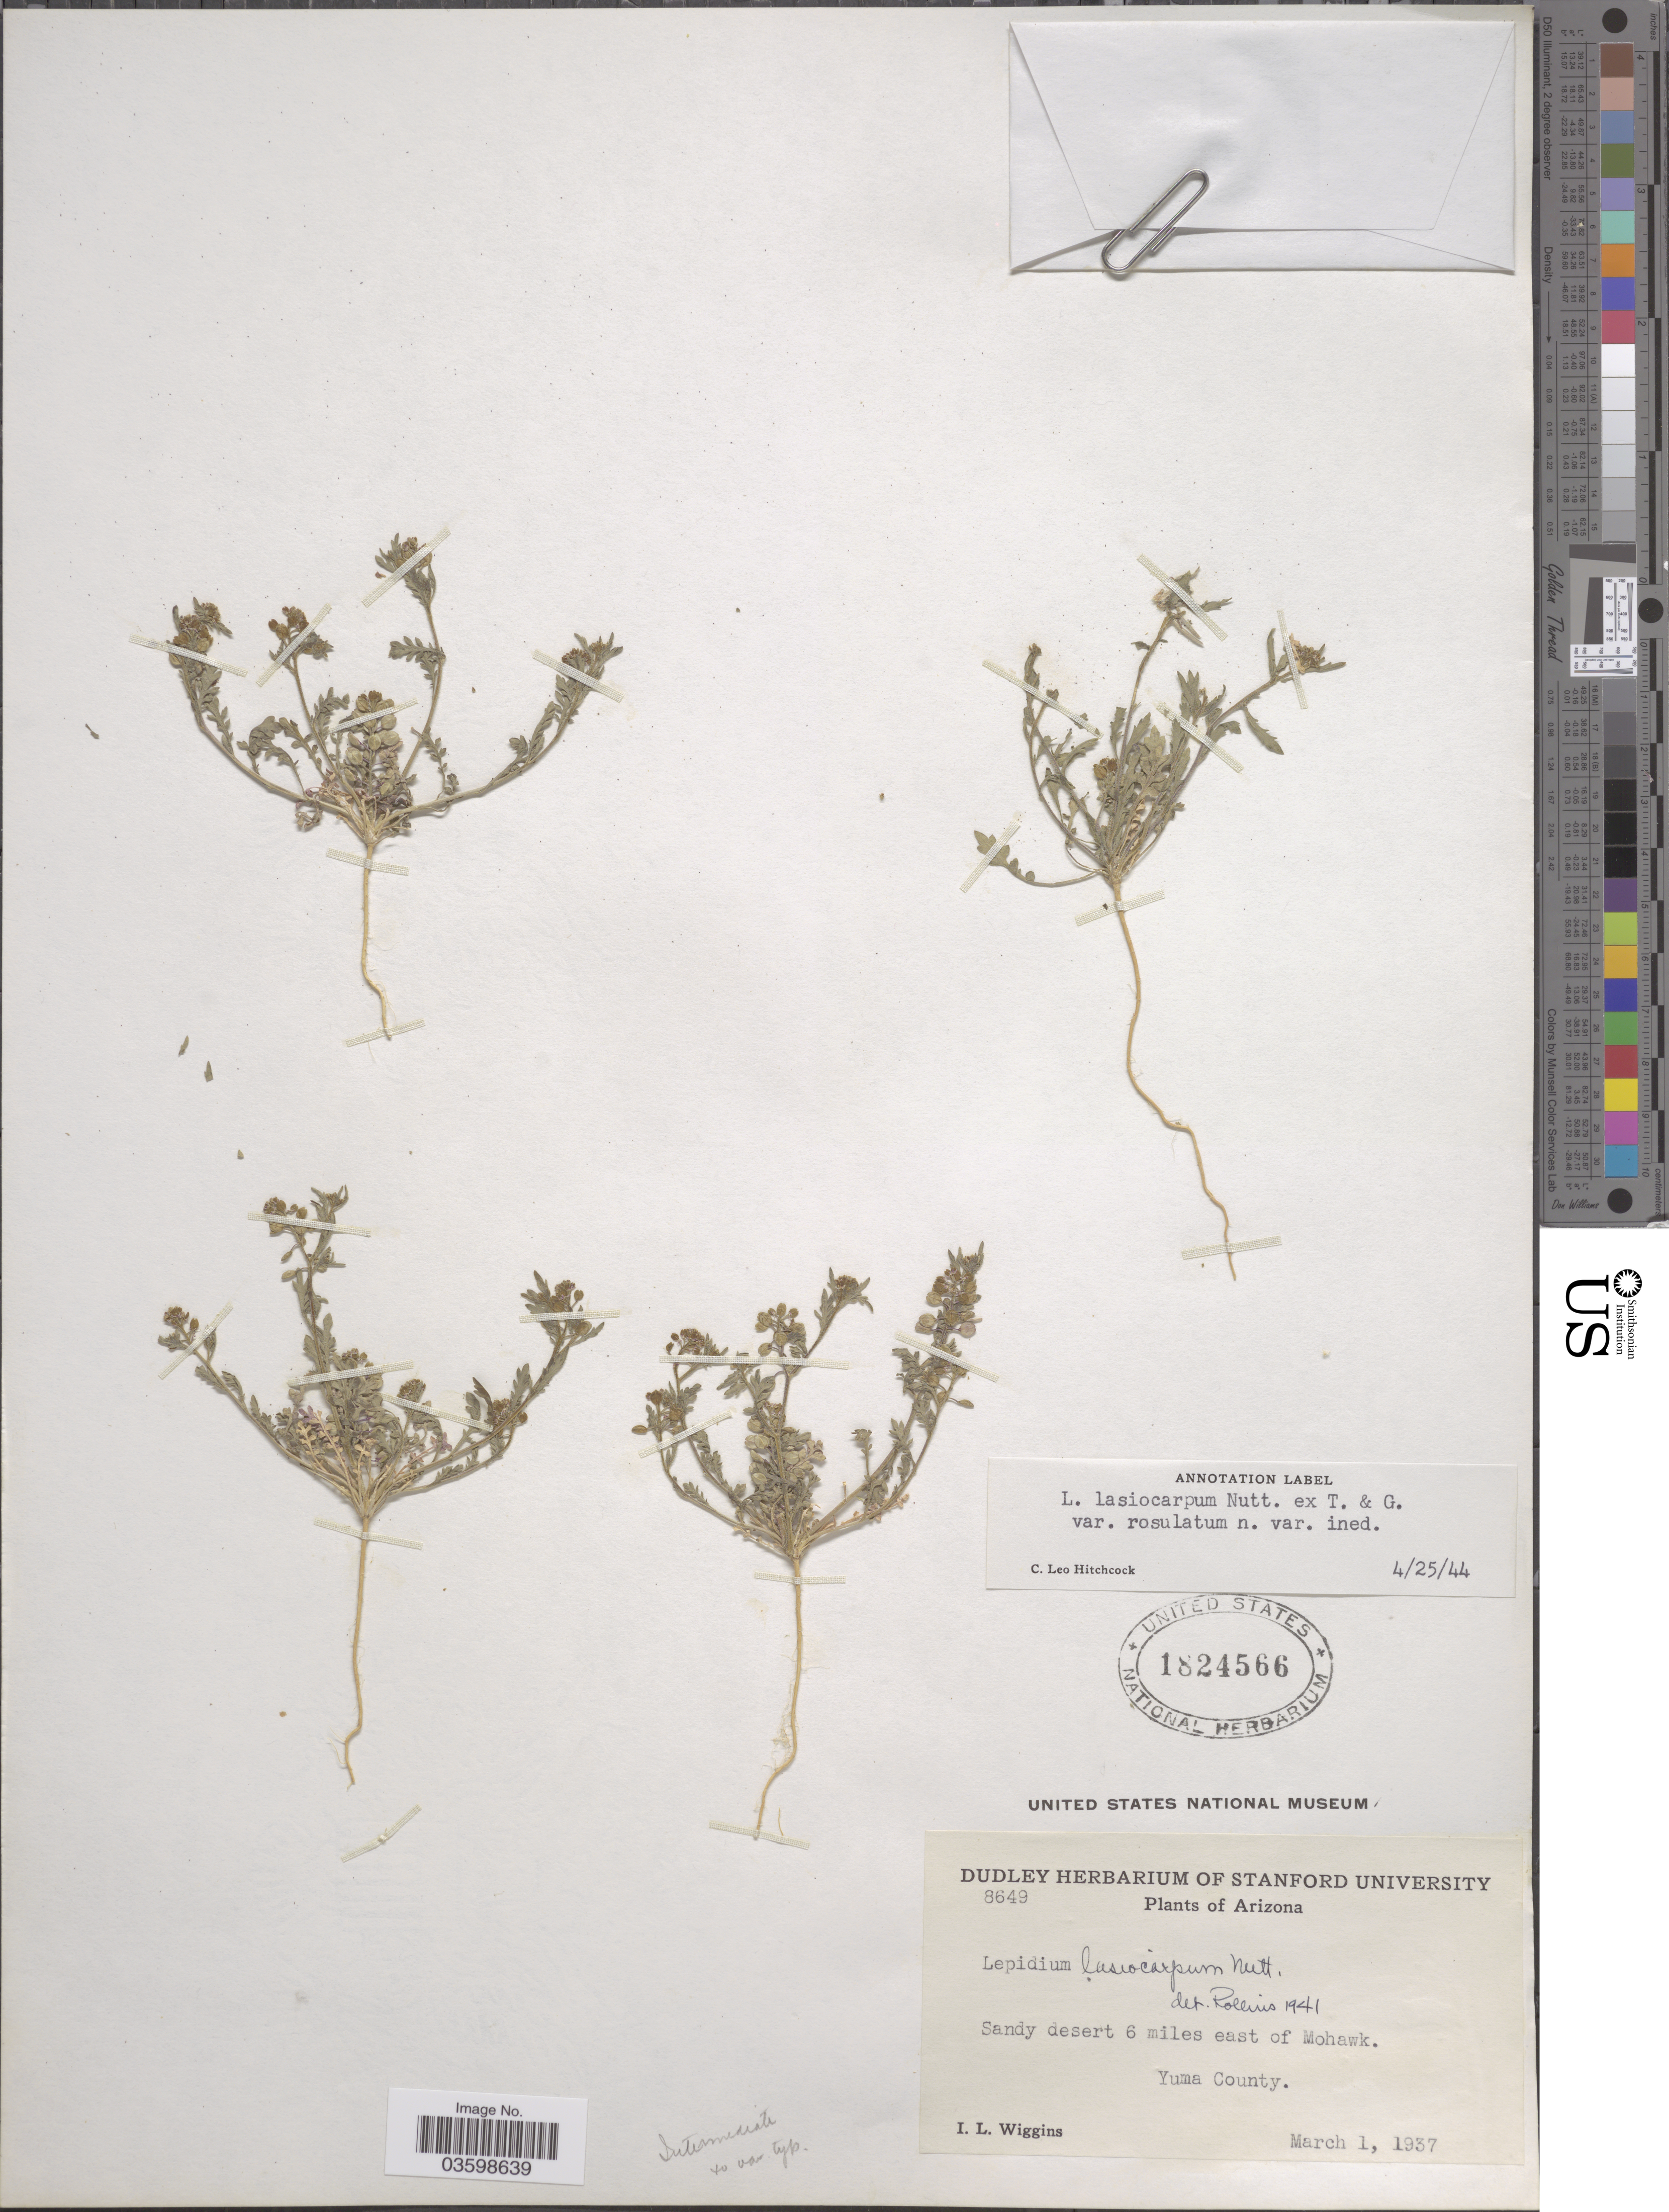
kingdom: Plantae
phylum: Tracheophyta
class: Magnoliopsida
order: Brassicales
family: Brassicaceae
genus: Lepidium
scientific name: Lepidium lasiocarpum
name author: Nutt.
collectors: I. L. Wiggins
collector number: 8649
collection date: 1937-03-01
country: United States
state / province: Arizona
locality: Sandy desert 6 miles east of Mohawk. Yuma County.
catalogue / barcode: US 1824566